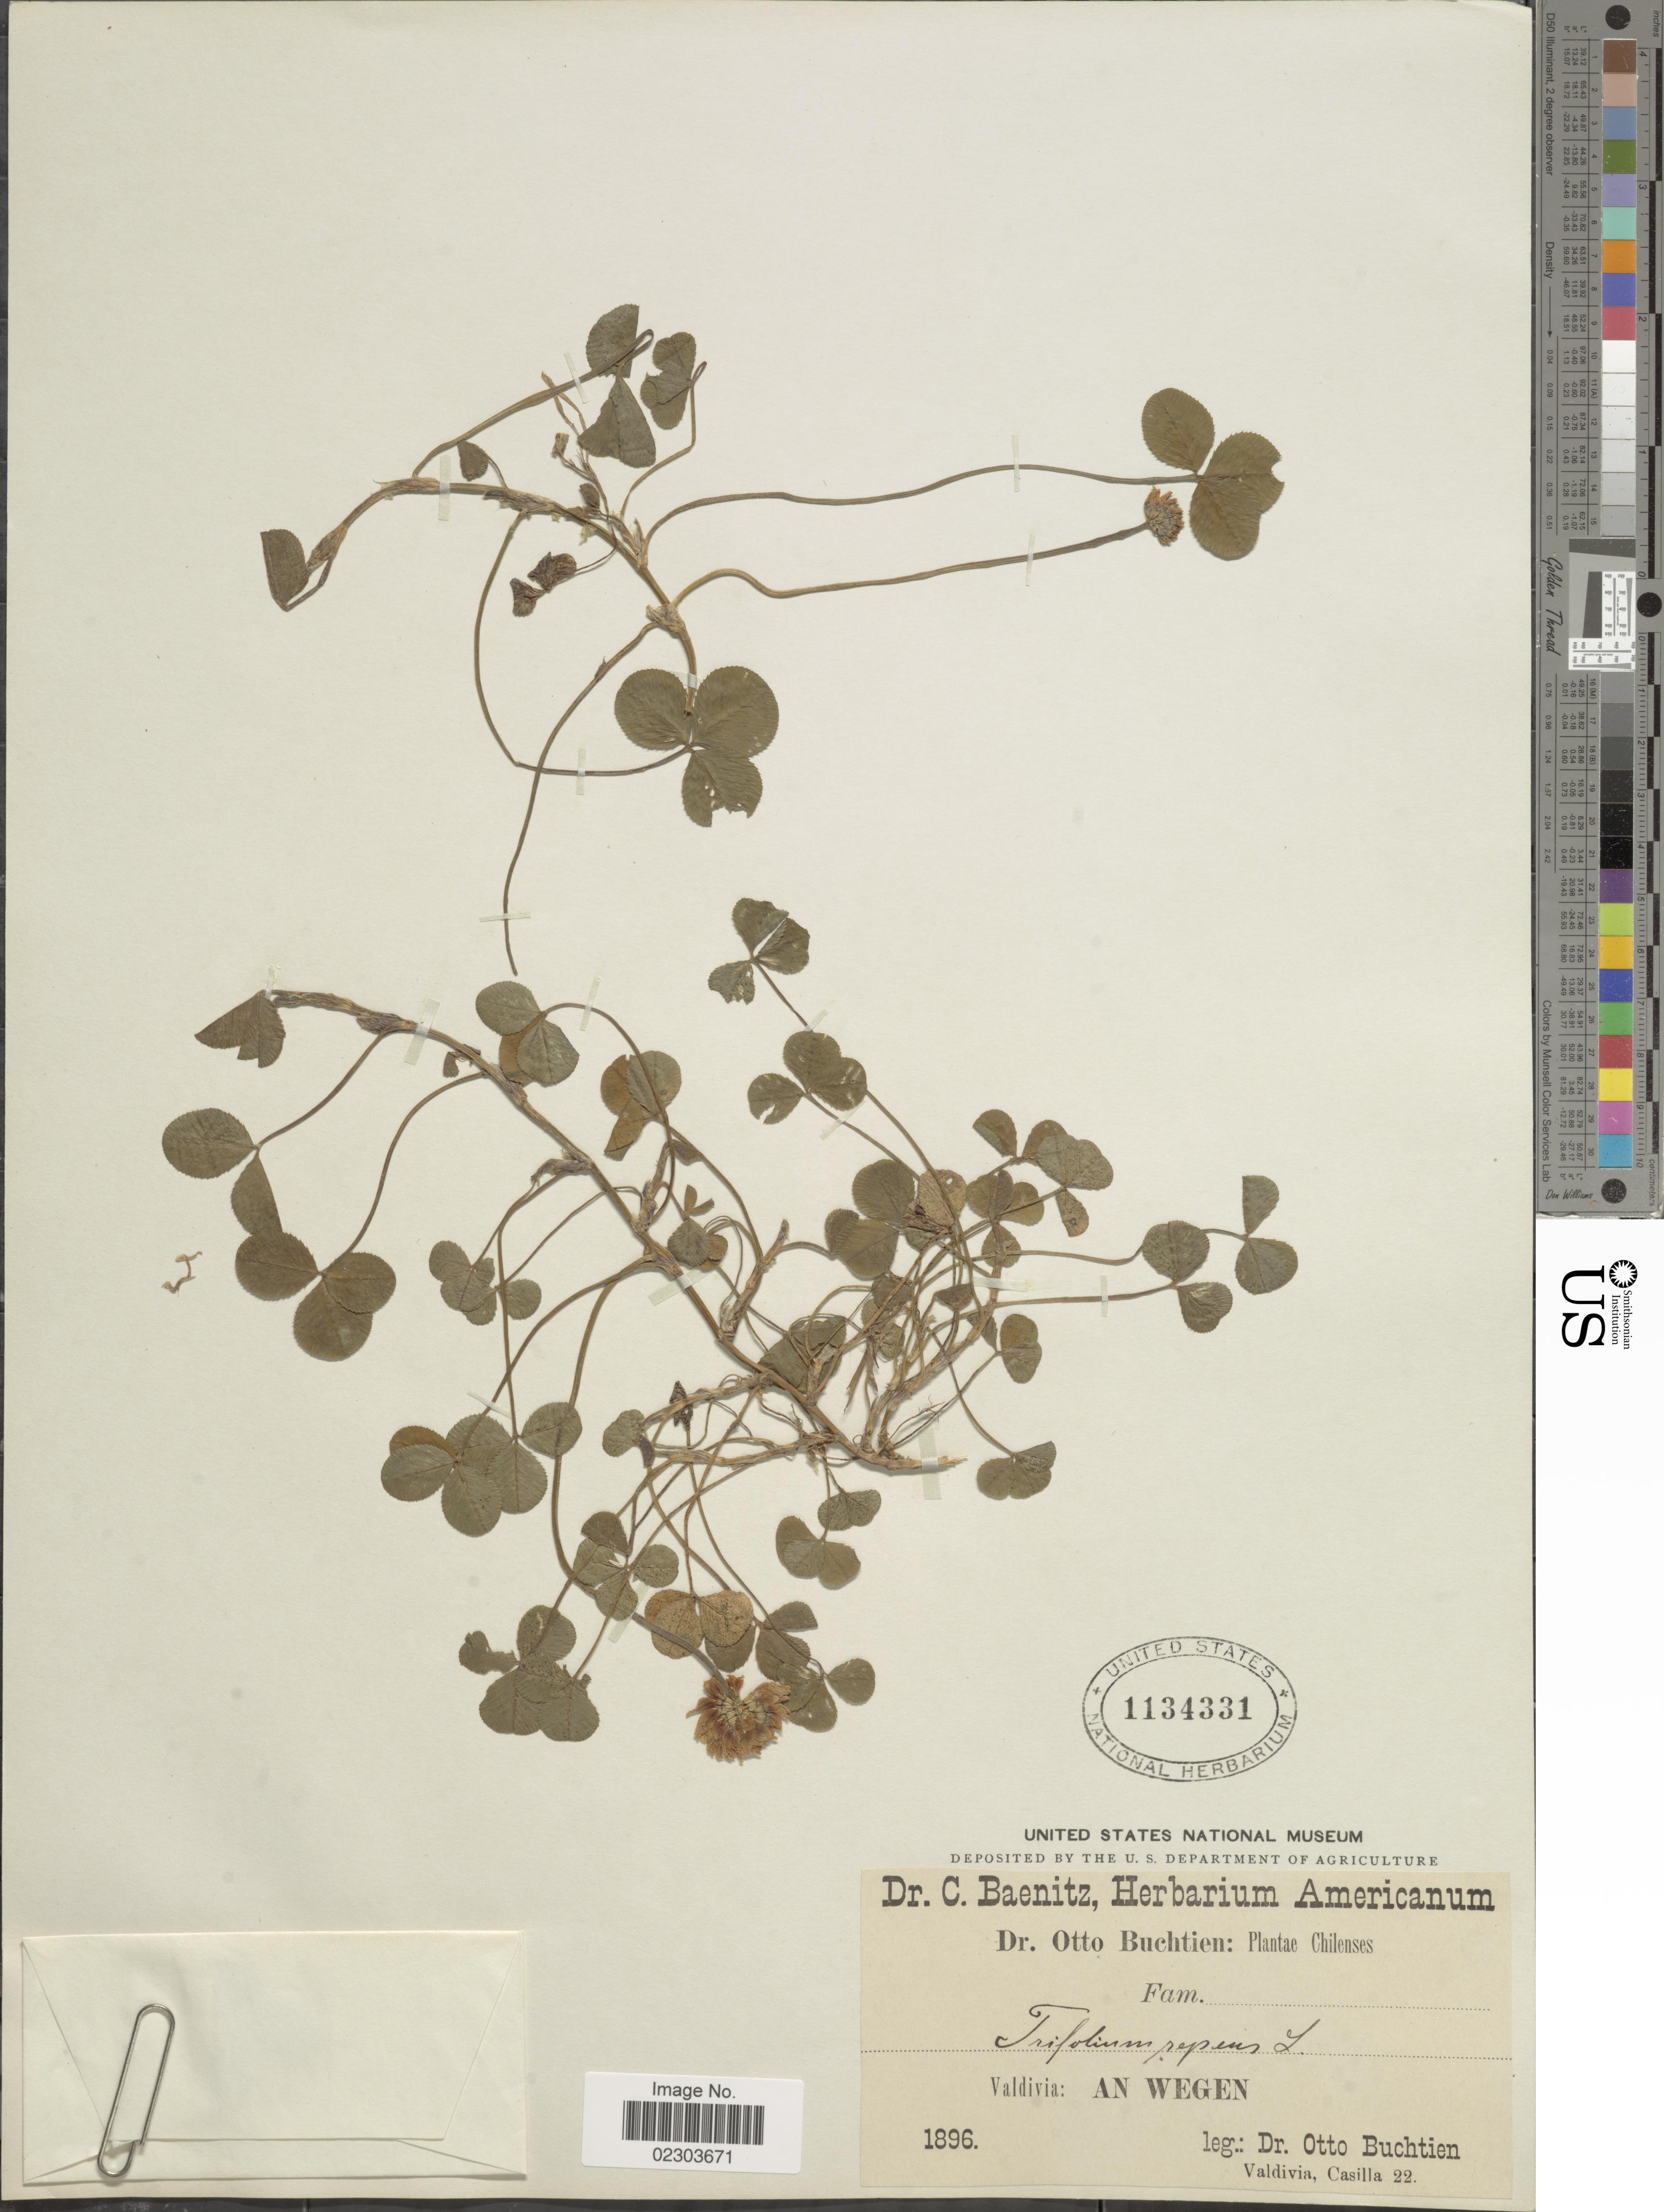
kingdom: Plantae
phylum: Tracheophyta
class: Magnoliopsida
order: Fabales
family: Fabaceae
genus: Trifolium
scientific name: Trifolium repens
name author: L.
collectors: O. Buchtien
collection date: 1896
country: Chile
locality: Valdivia: An Wegen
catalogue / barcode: US 1134331